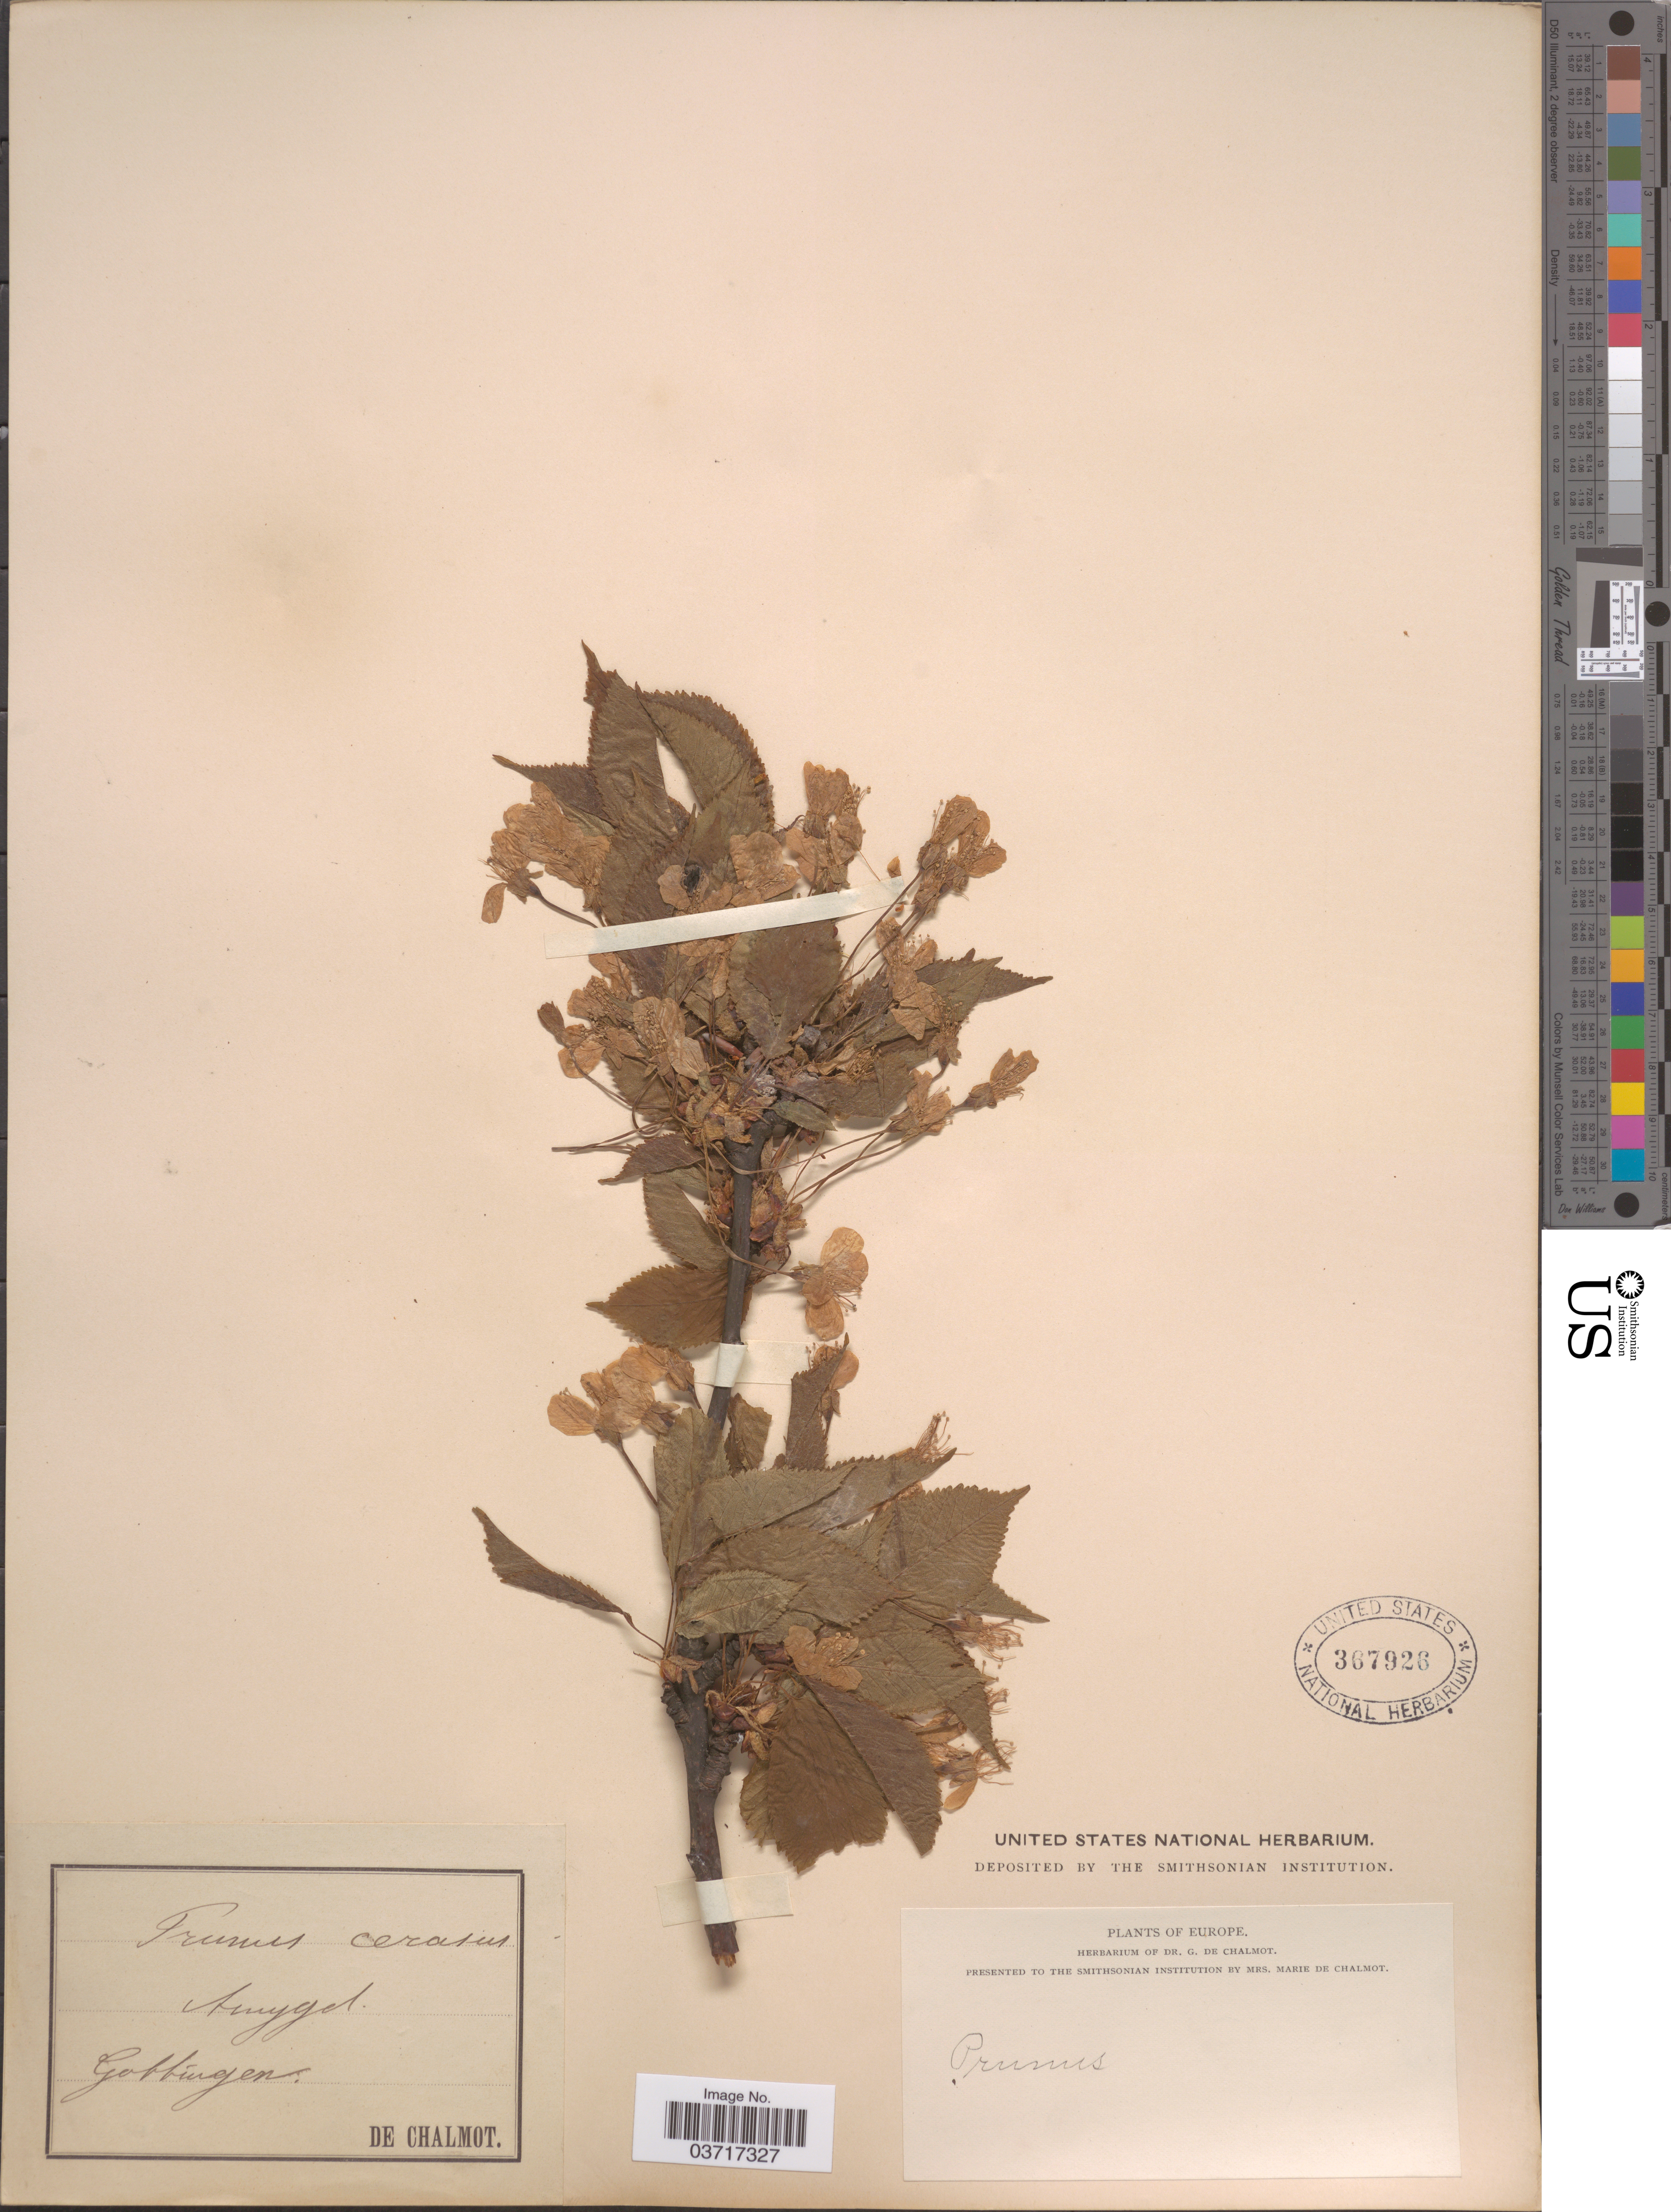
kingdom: Plantae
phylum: Tracheophyta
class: Magnoliopsida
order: Rosales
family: Rosaceae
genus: Prunus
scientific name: Prunus cerasus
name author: L.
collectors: G. de Chalmot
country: Germany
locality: Gottingen.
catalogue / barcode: US 367926